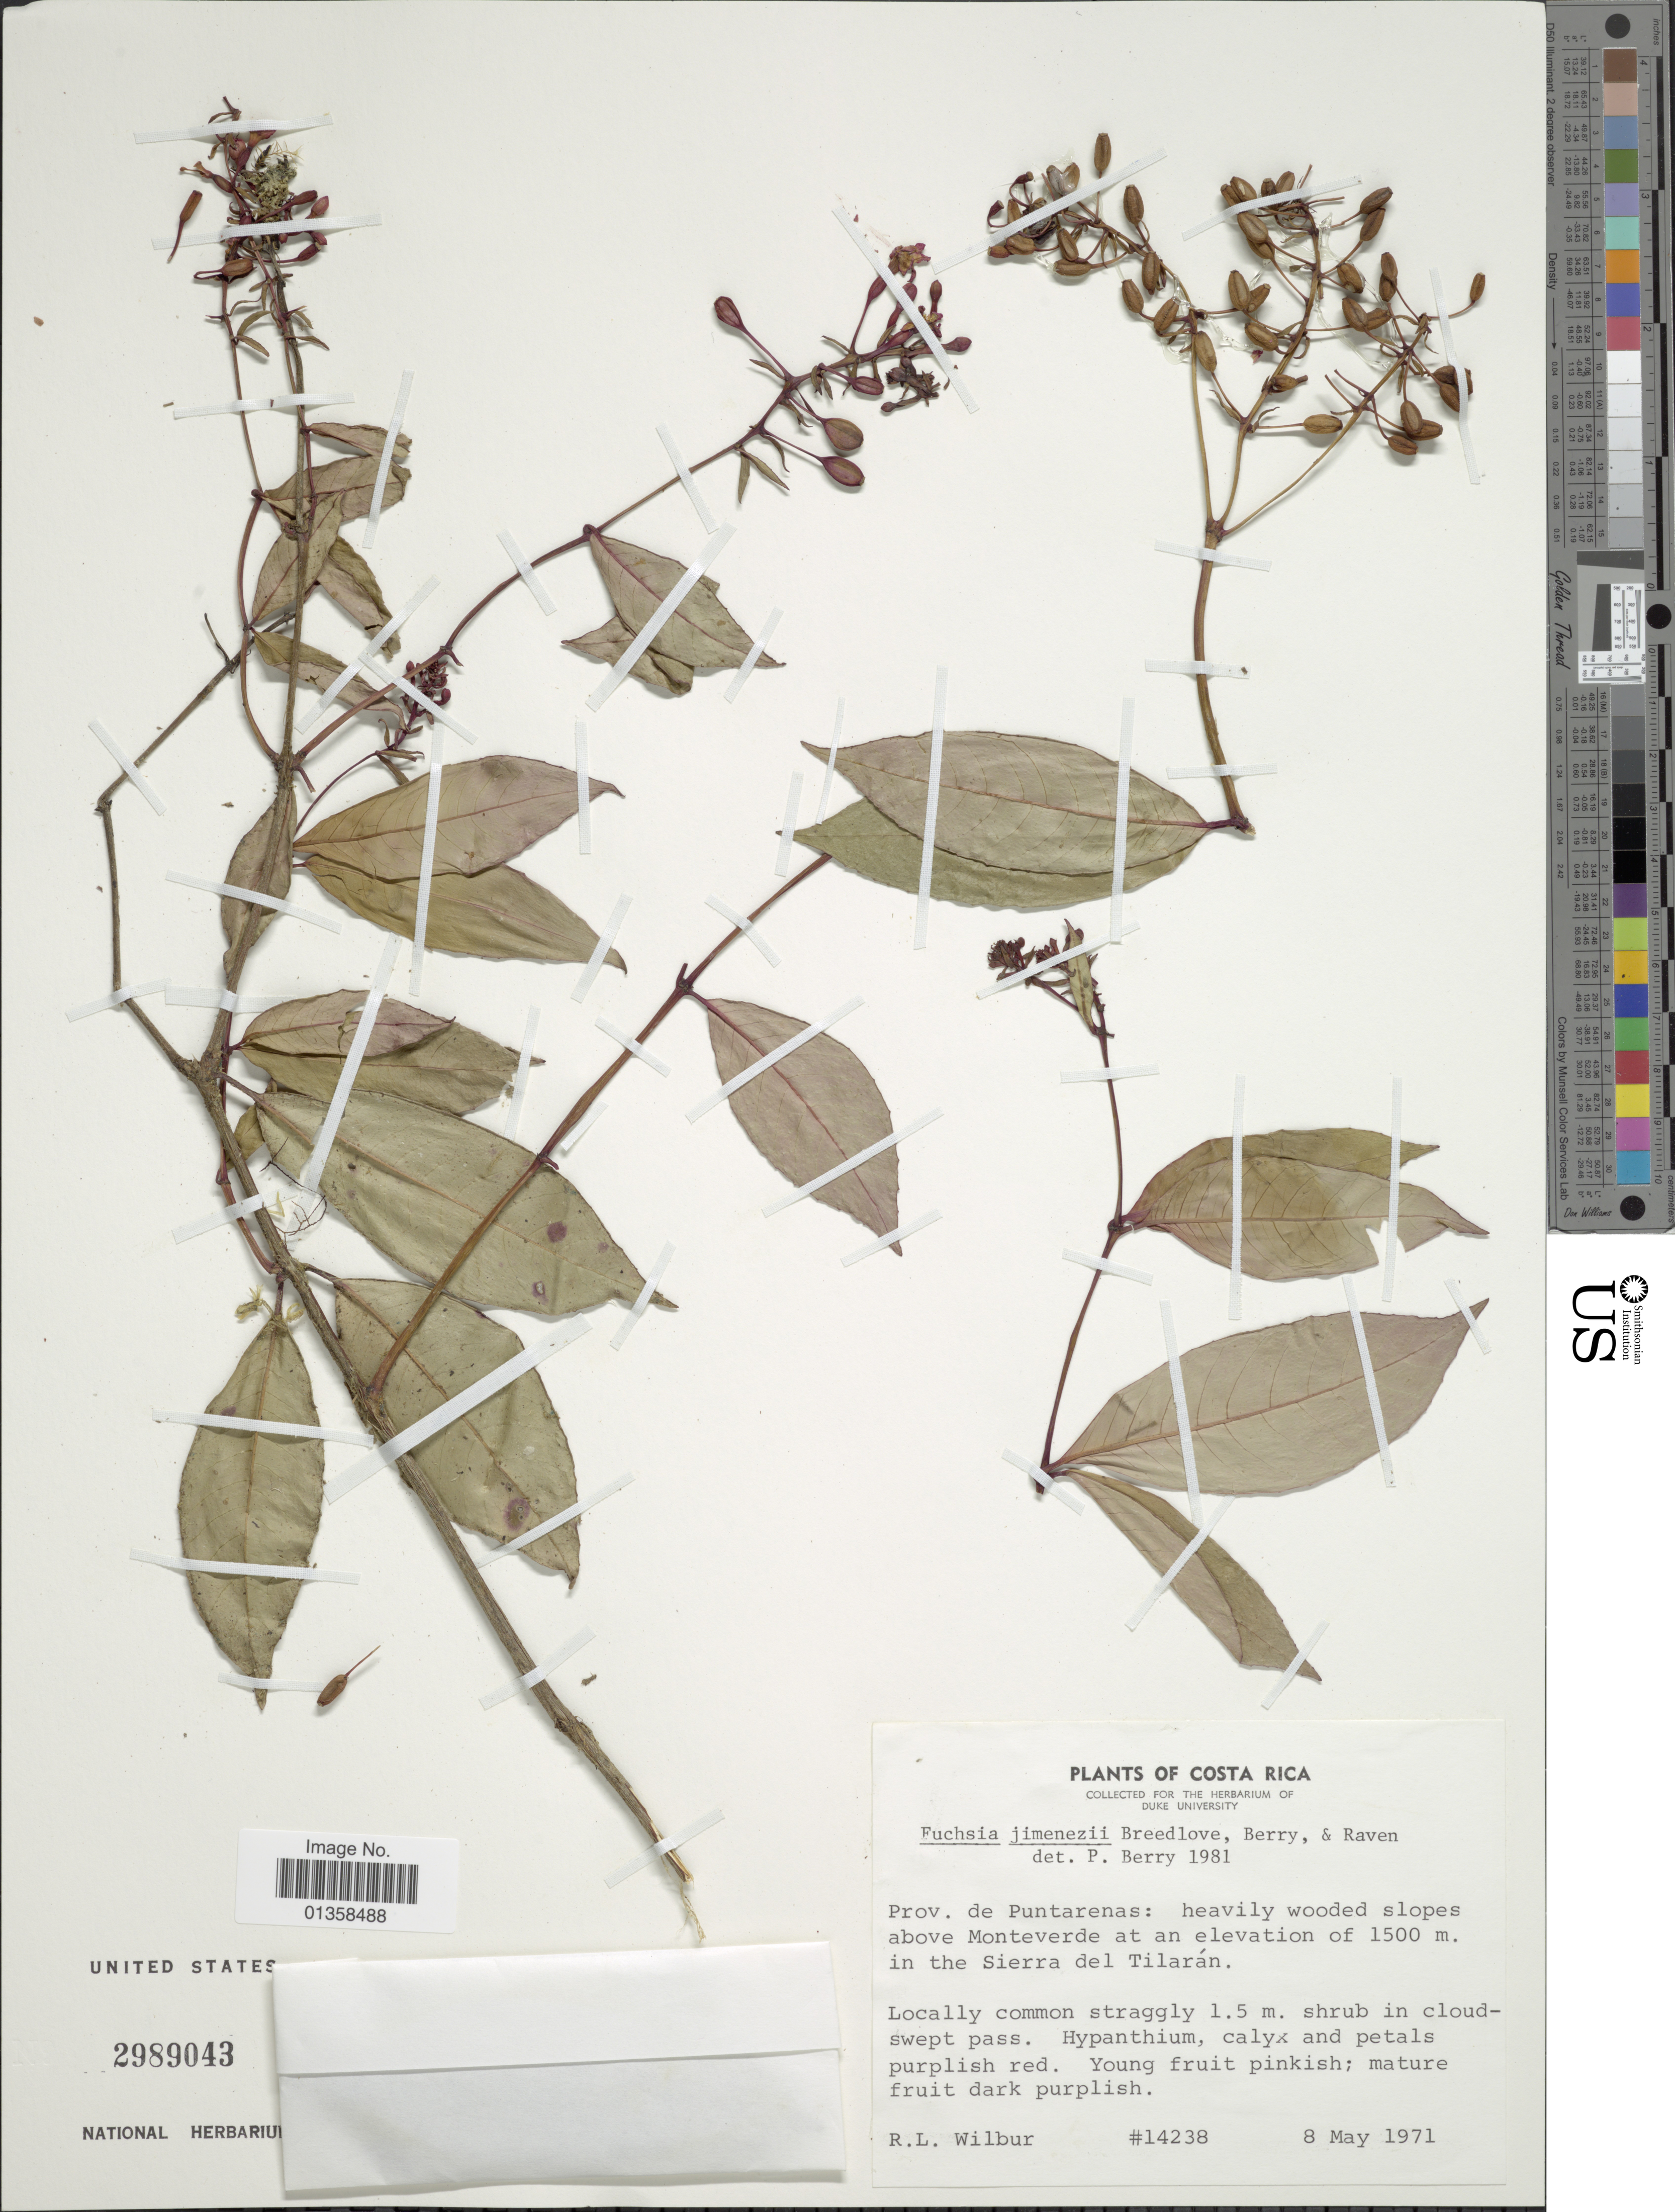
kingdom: Plantae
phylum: Tracheophyta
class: Magnoliopsida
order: Myrtales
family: Onagraceae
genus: Fuchsia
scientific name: Fuchsia jimenezii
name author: Breedlove et al.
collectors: R. L. Wilbur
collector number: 14238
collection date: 1971-05-08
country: Costa Rica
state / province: Puntarenas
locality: Heavily wooded slopes above Monteverde in the Sierra del Tilarán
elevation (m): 1500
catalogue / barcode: US 2989043